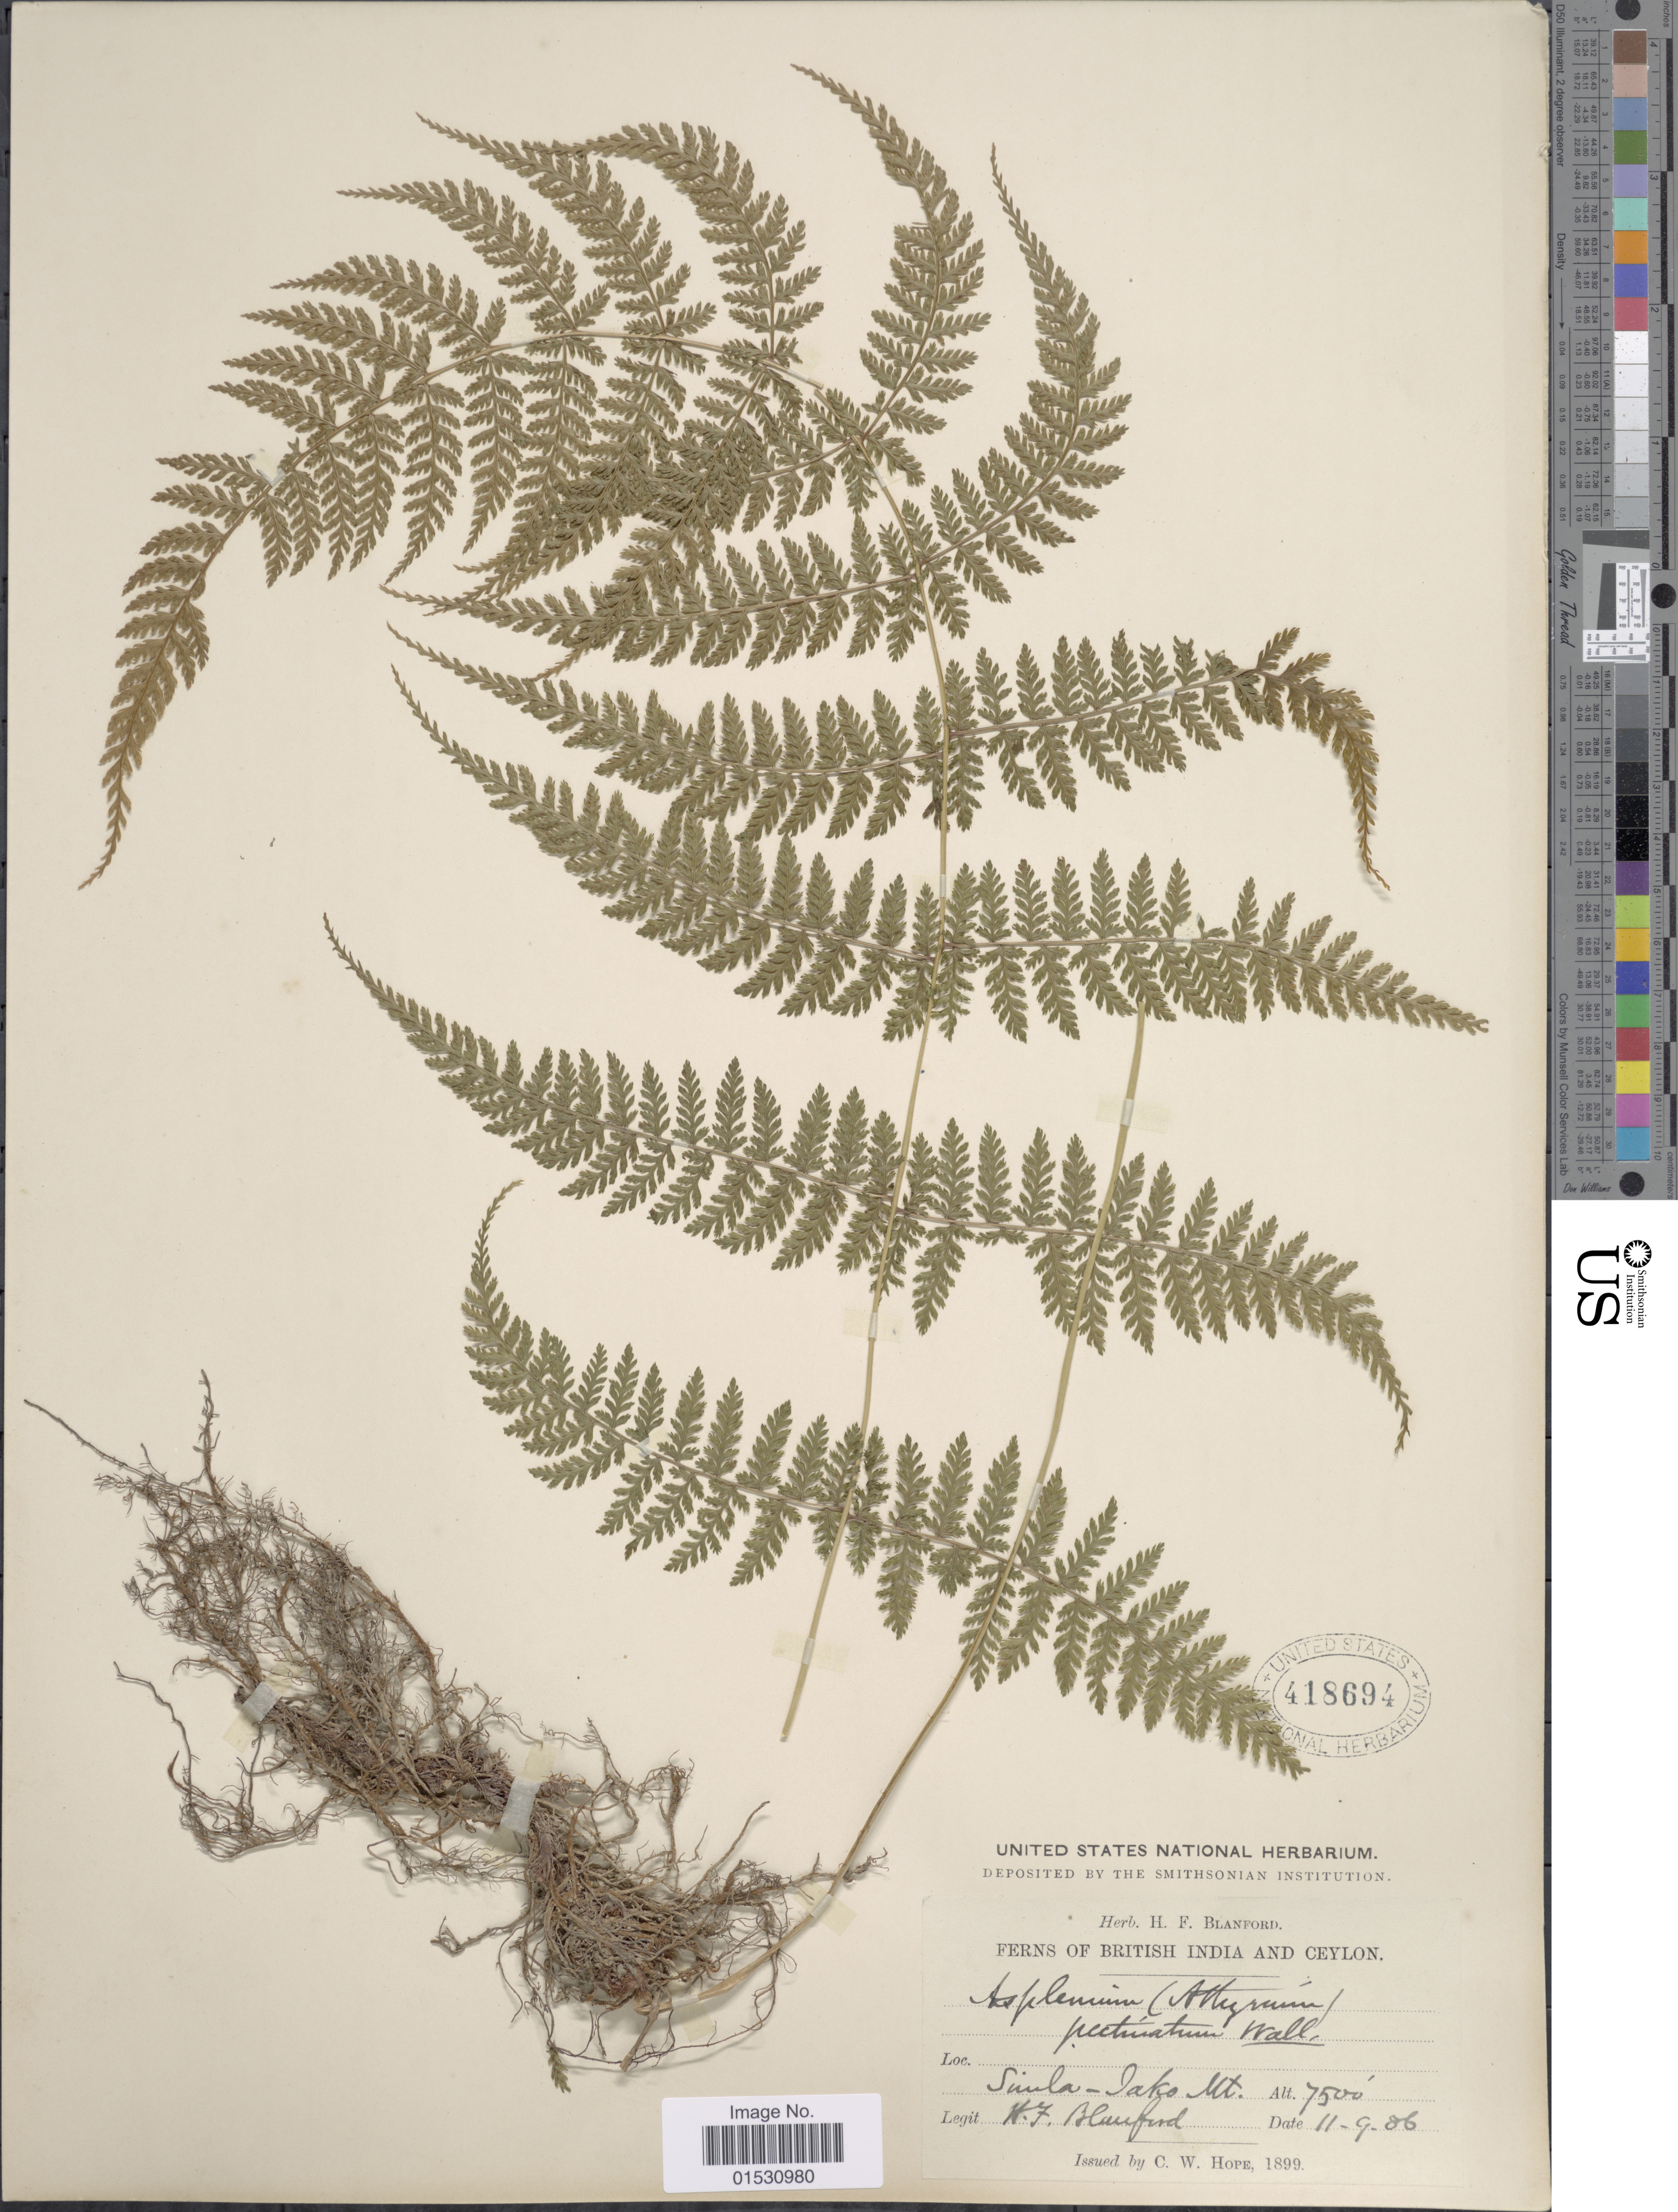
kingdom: Plantae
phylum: Tracheophyta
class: Polypodiopsida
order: Polypodiales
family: Athyriaceae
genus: Athyrium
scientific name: Athyrium pectinatum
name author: (Wall. ex C. Hope) C. Presl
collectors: H. Blanford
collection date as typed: Transcribed d/m/y: 11/9/86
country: India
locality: British India and Ceylon. Simla-Jako Mt.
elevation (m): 2286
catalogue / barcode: US 418694